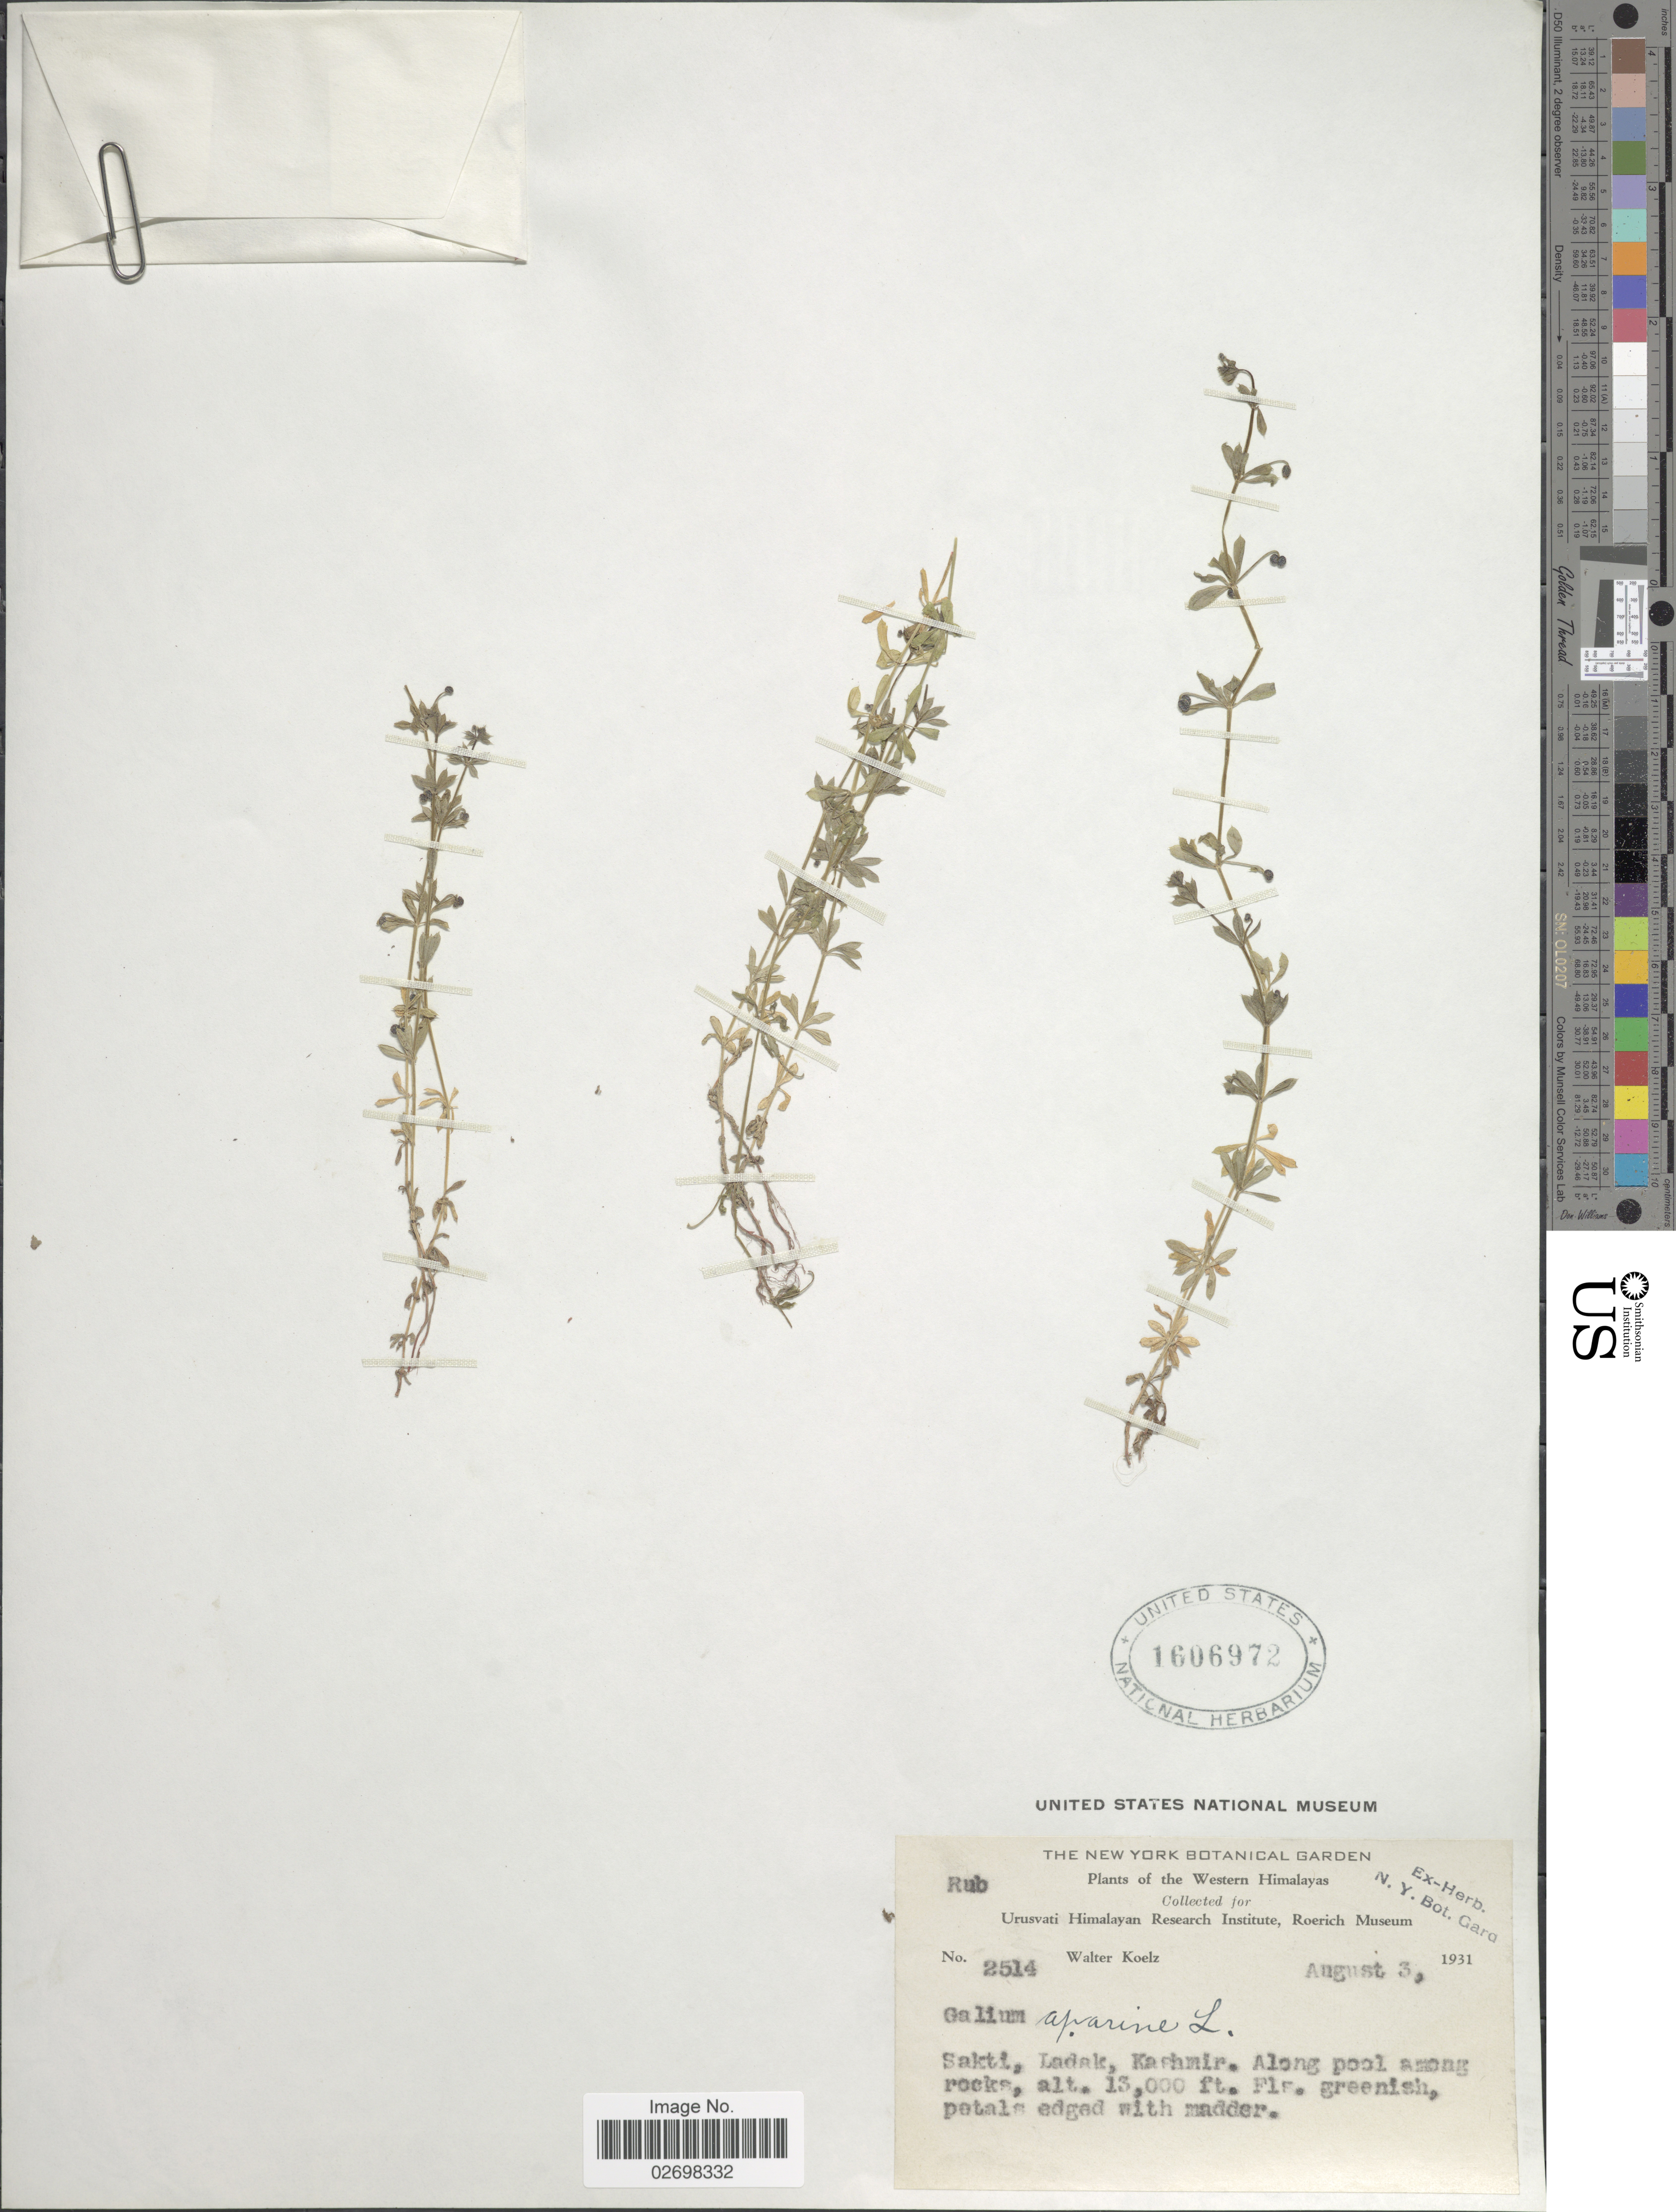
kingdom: Plantae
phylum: Tracheophyta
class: Magnoliopsida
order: Gentianales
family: Rubiaceae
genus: Galium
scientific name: Galium aparine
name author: L.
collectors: W. N. Koelz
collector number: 2514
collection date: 1931-08-03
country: India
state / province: Ladakh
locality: Western Himalaya, Sakti, Ladak, Kashmir. Along pool among rocks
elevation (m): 3962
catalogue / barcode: US 1606972